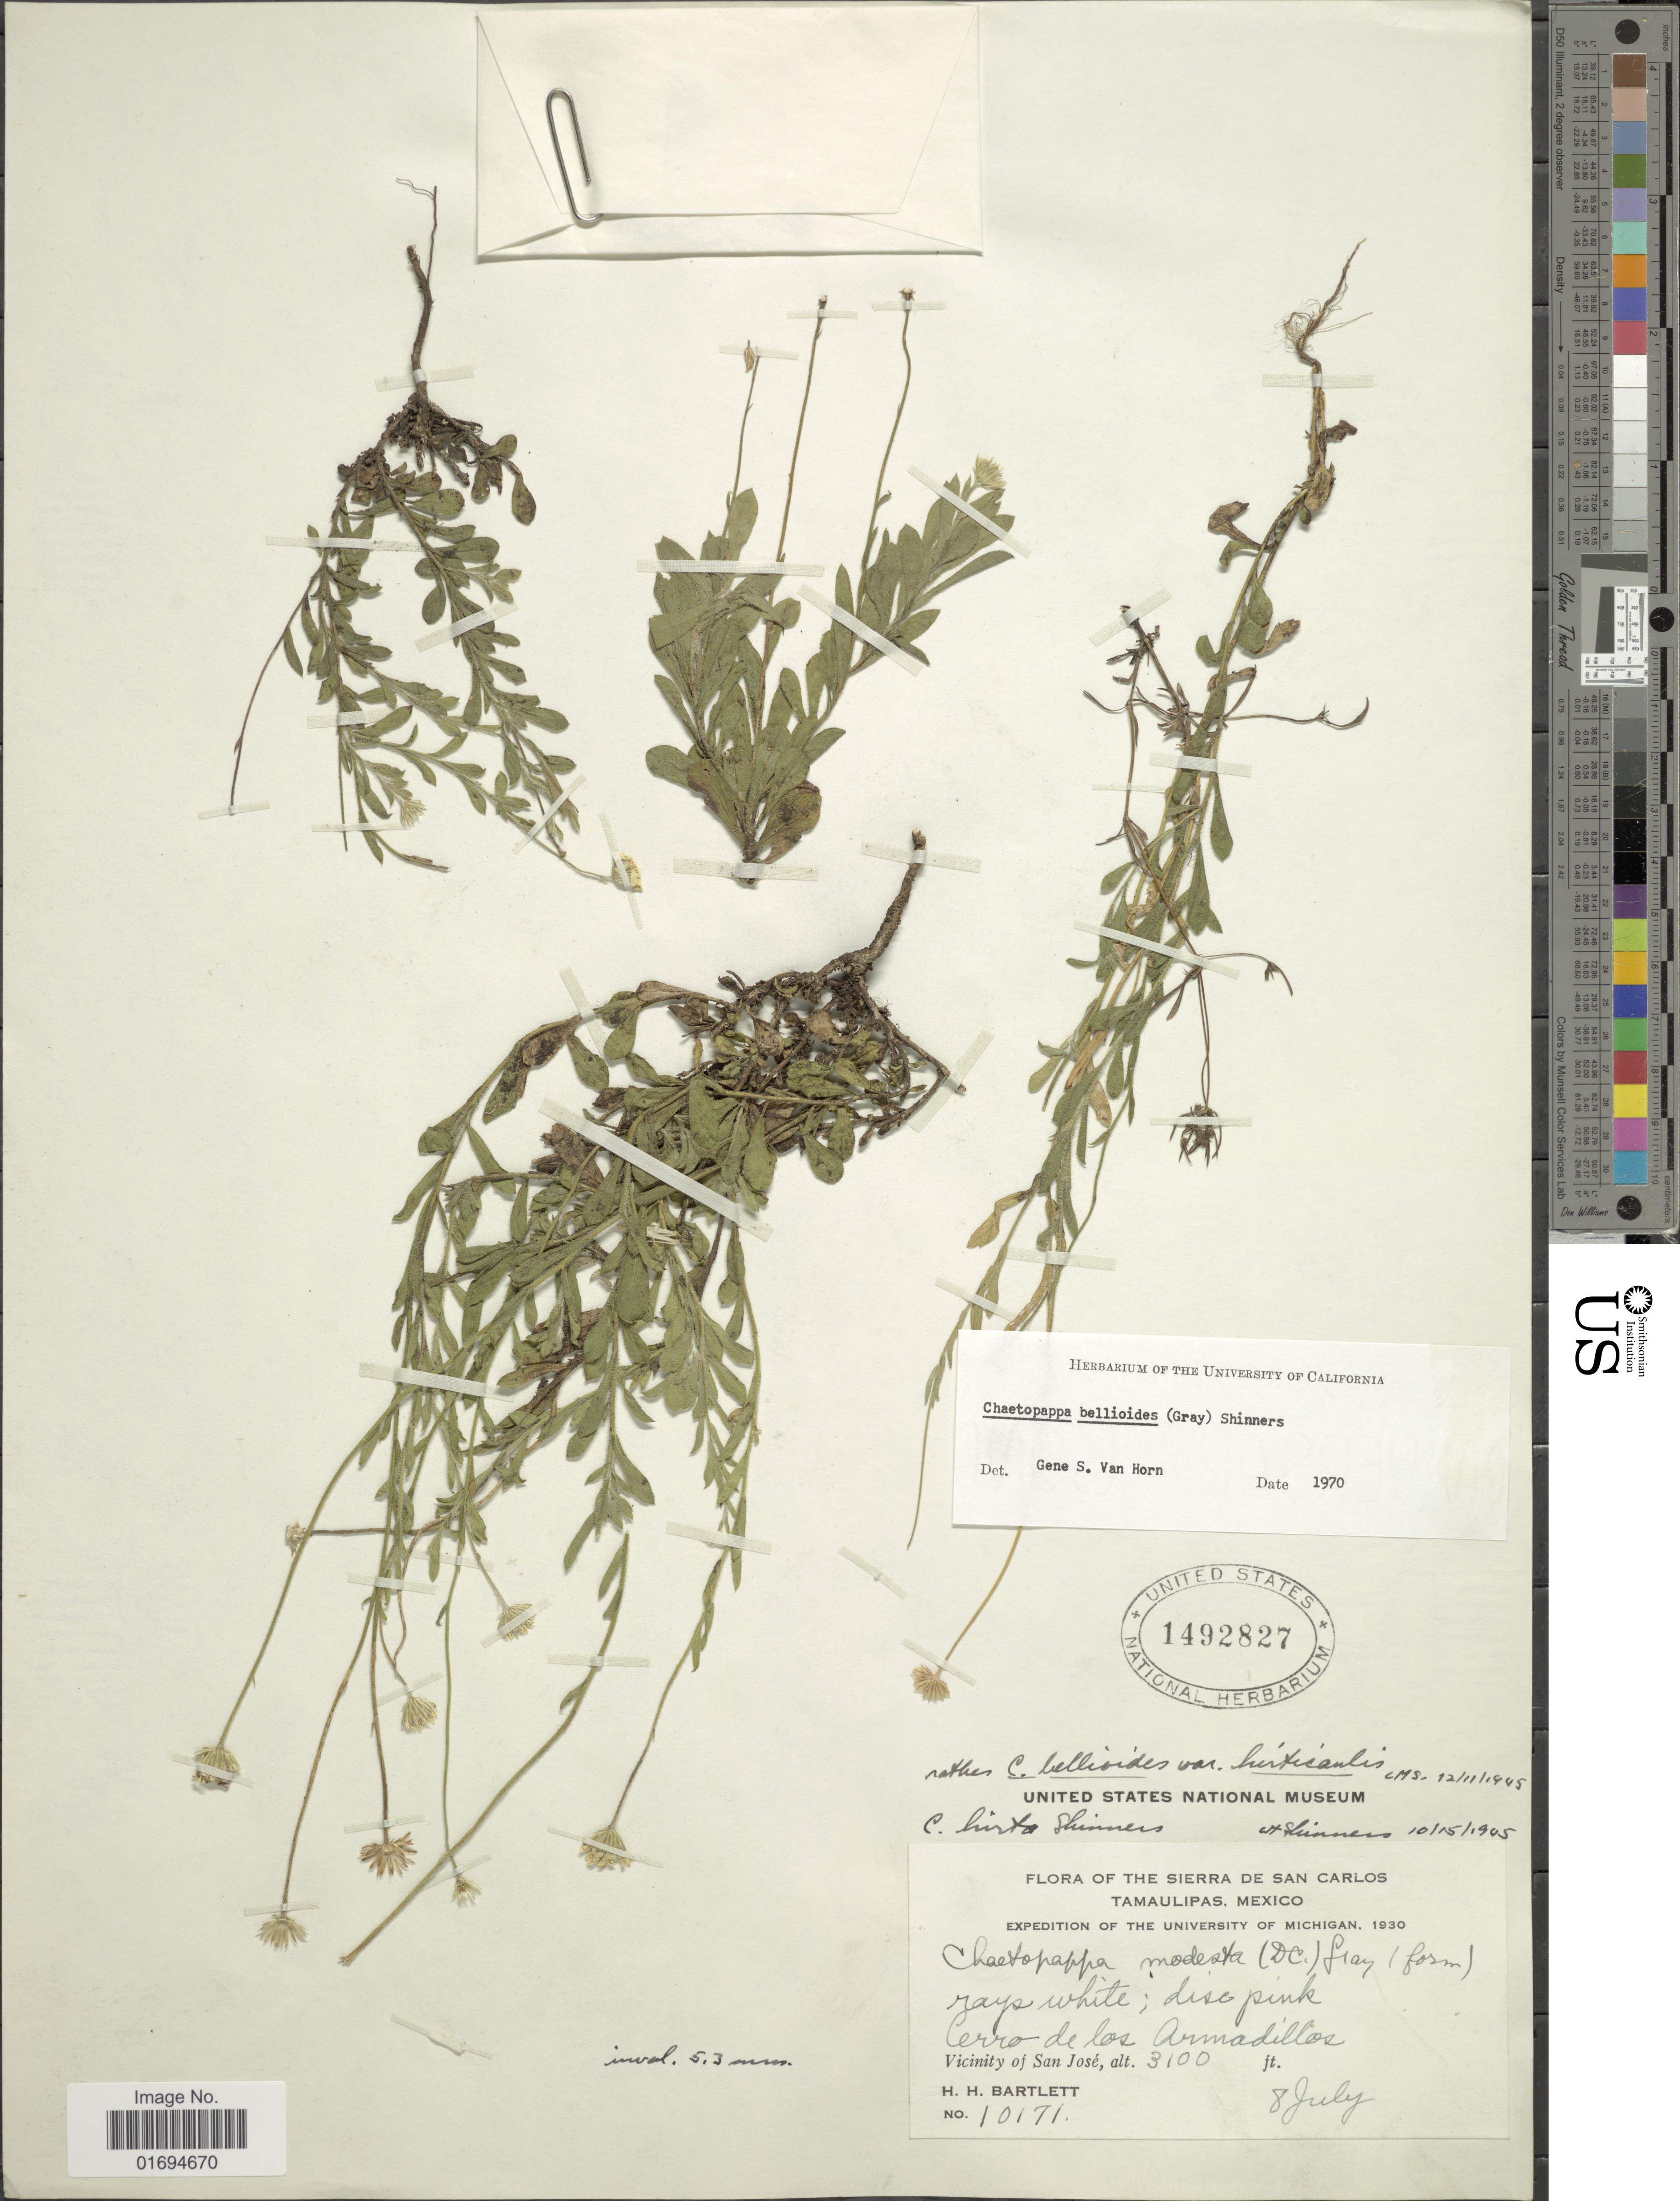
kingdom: Plantae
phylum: Tracheophyta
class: Magnoliopsida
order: Asterales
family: Asteraceae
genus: Chaetopappa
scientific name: Chaetopappa bellioides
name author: (A. Gray) Shinners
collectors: H. H. Bartlett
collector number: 10171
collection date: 1930-07-08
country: Mexico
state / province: Tamaulipas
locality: Sierra de San Carlos, Cerro de los Armadillos, Vicinity of San Jose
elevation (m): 945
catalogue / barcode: US 1492827